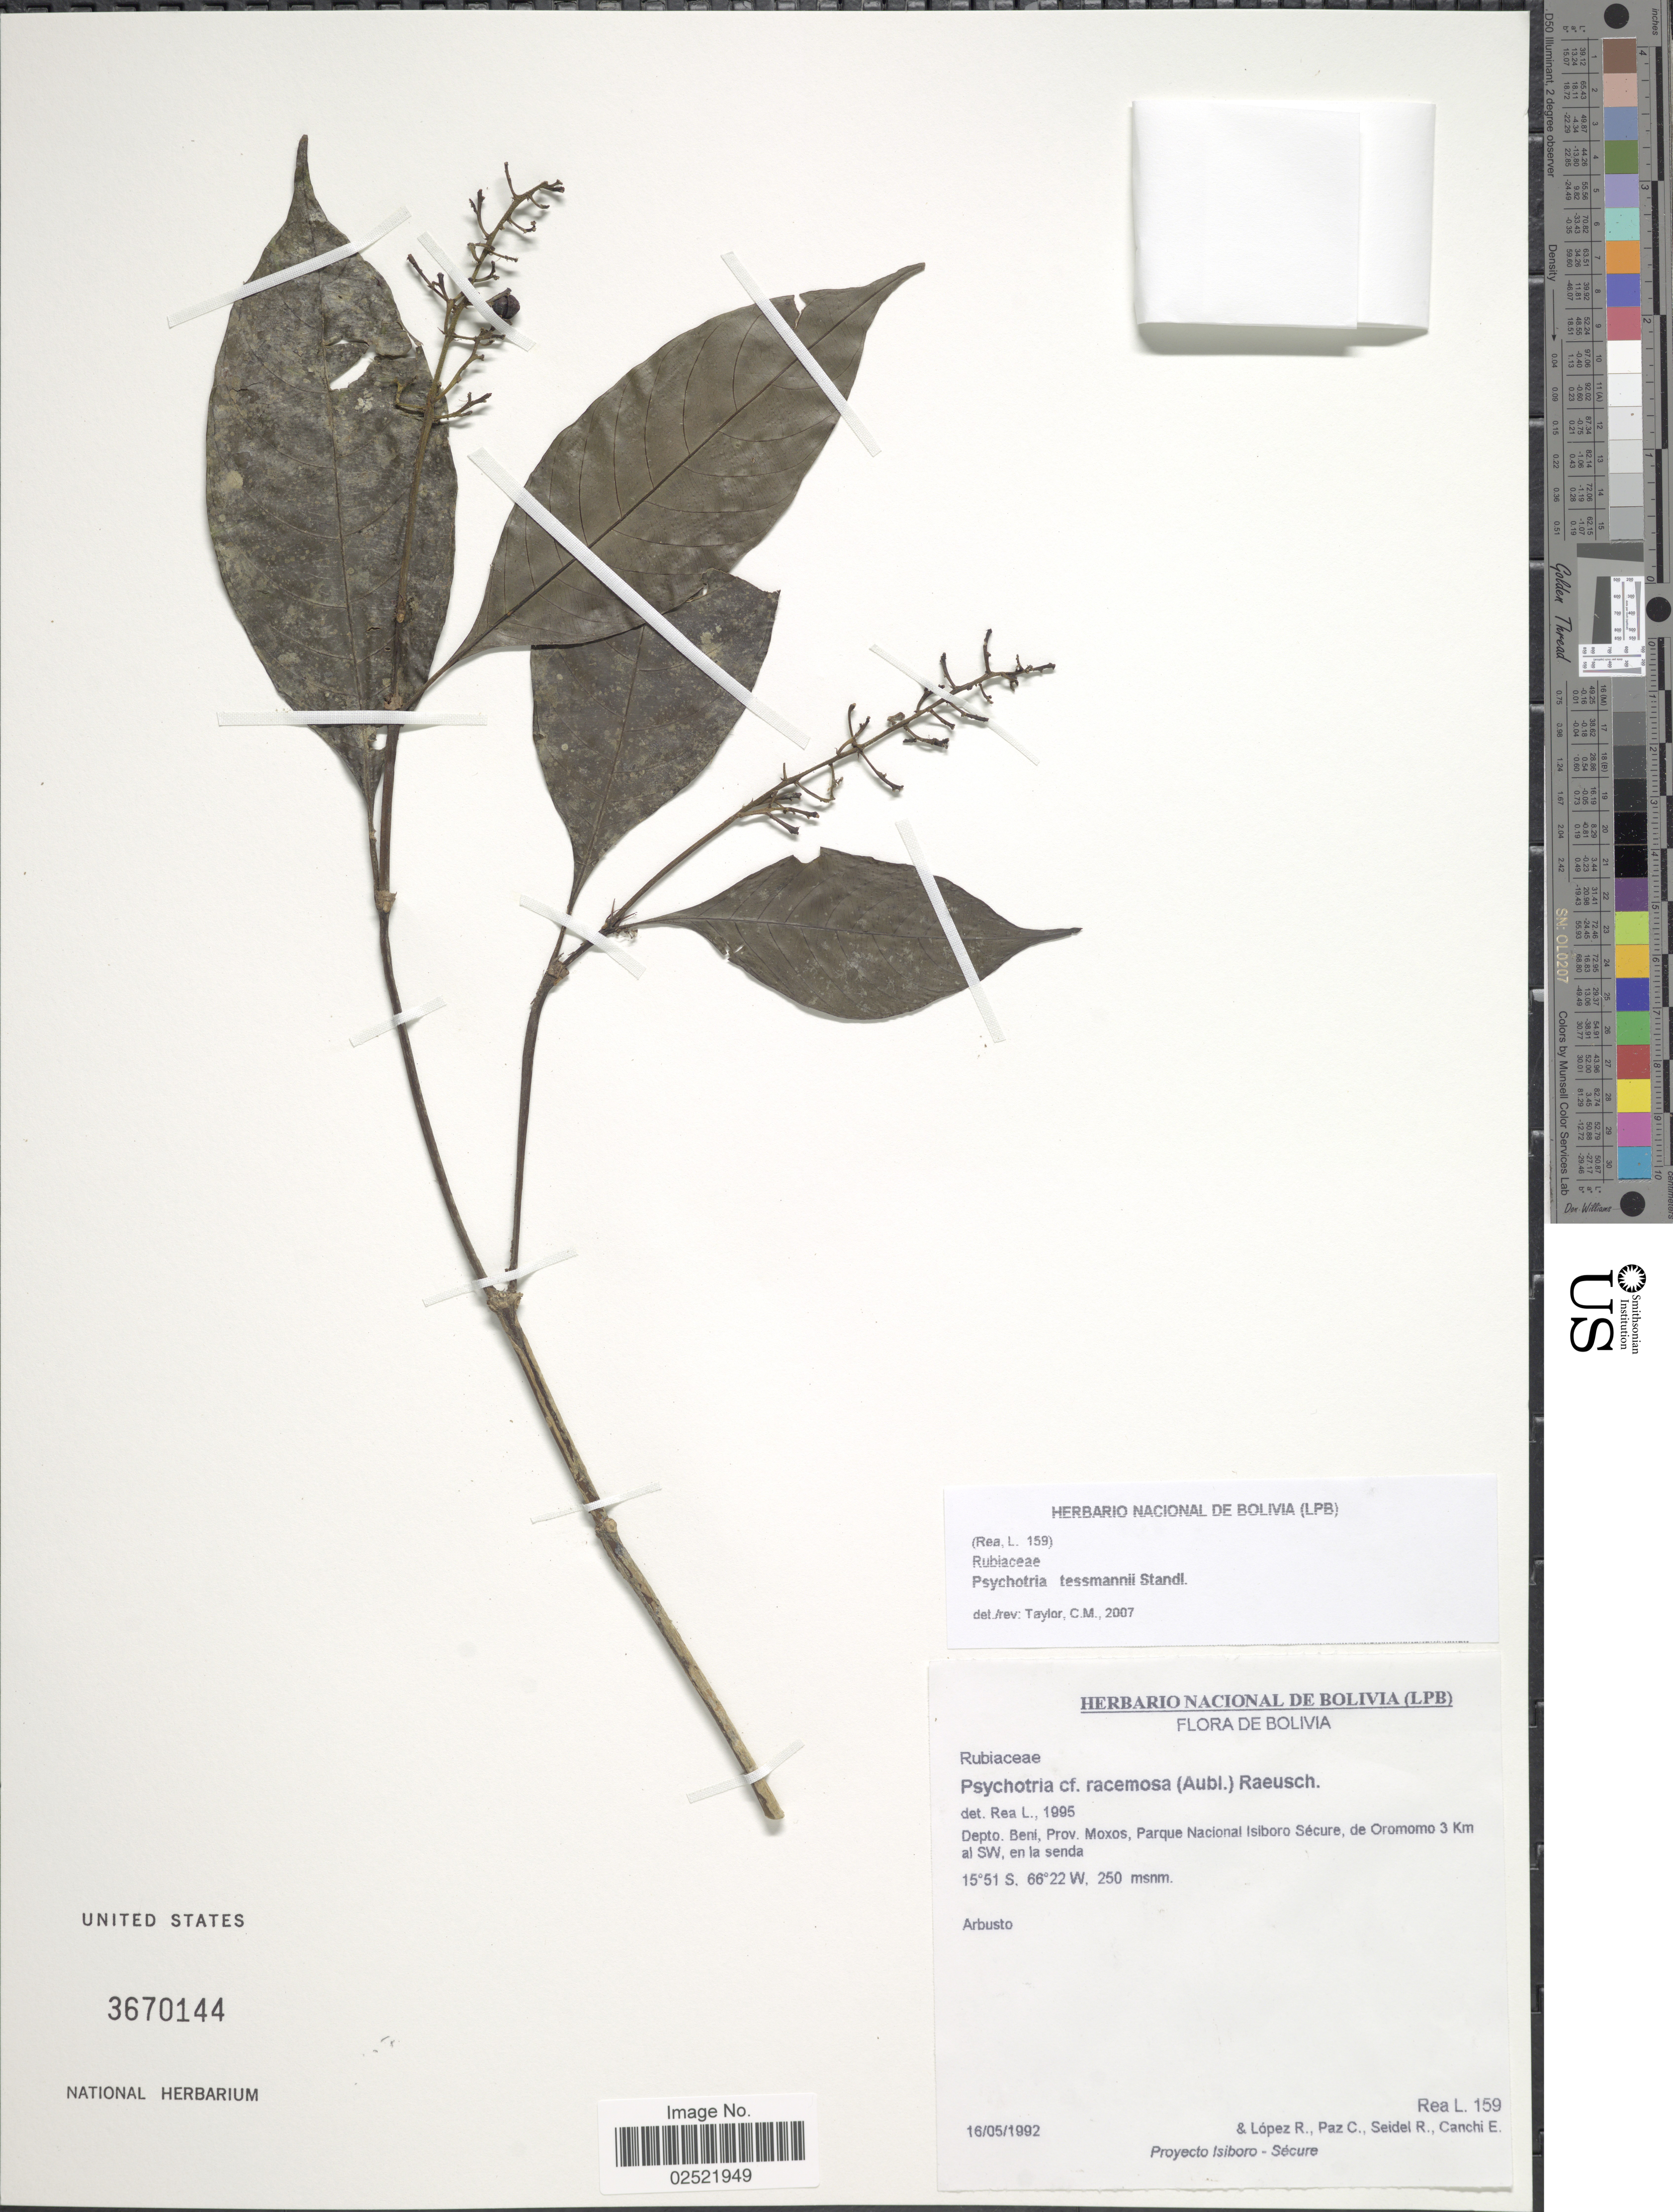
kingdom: Plantae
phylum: Tracheophyta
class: Magnoliopsida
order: Gentianales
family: Rubiaceae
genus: Psychotria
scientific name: Psychotria tessmannii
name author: Standl.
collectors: L. Rea, R. Lopez, C. Paz, R. Seidel & E. Canchi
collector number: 159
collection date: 1992-05-16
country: Bolivia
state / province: Beni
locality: Prov. Moxos, Parque Nacional Isiboro Secure, de Oromomo 3 km al SW, en la senda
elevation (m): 250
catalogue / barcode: US 3670144